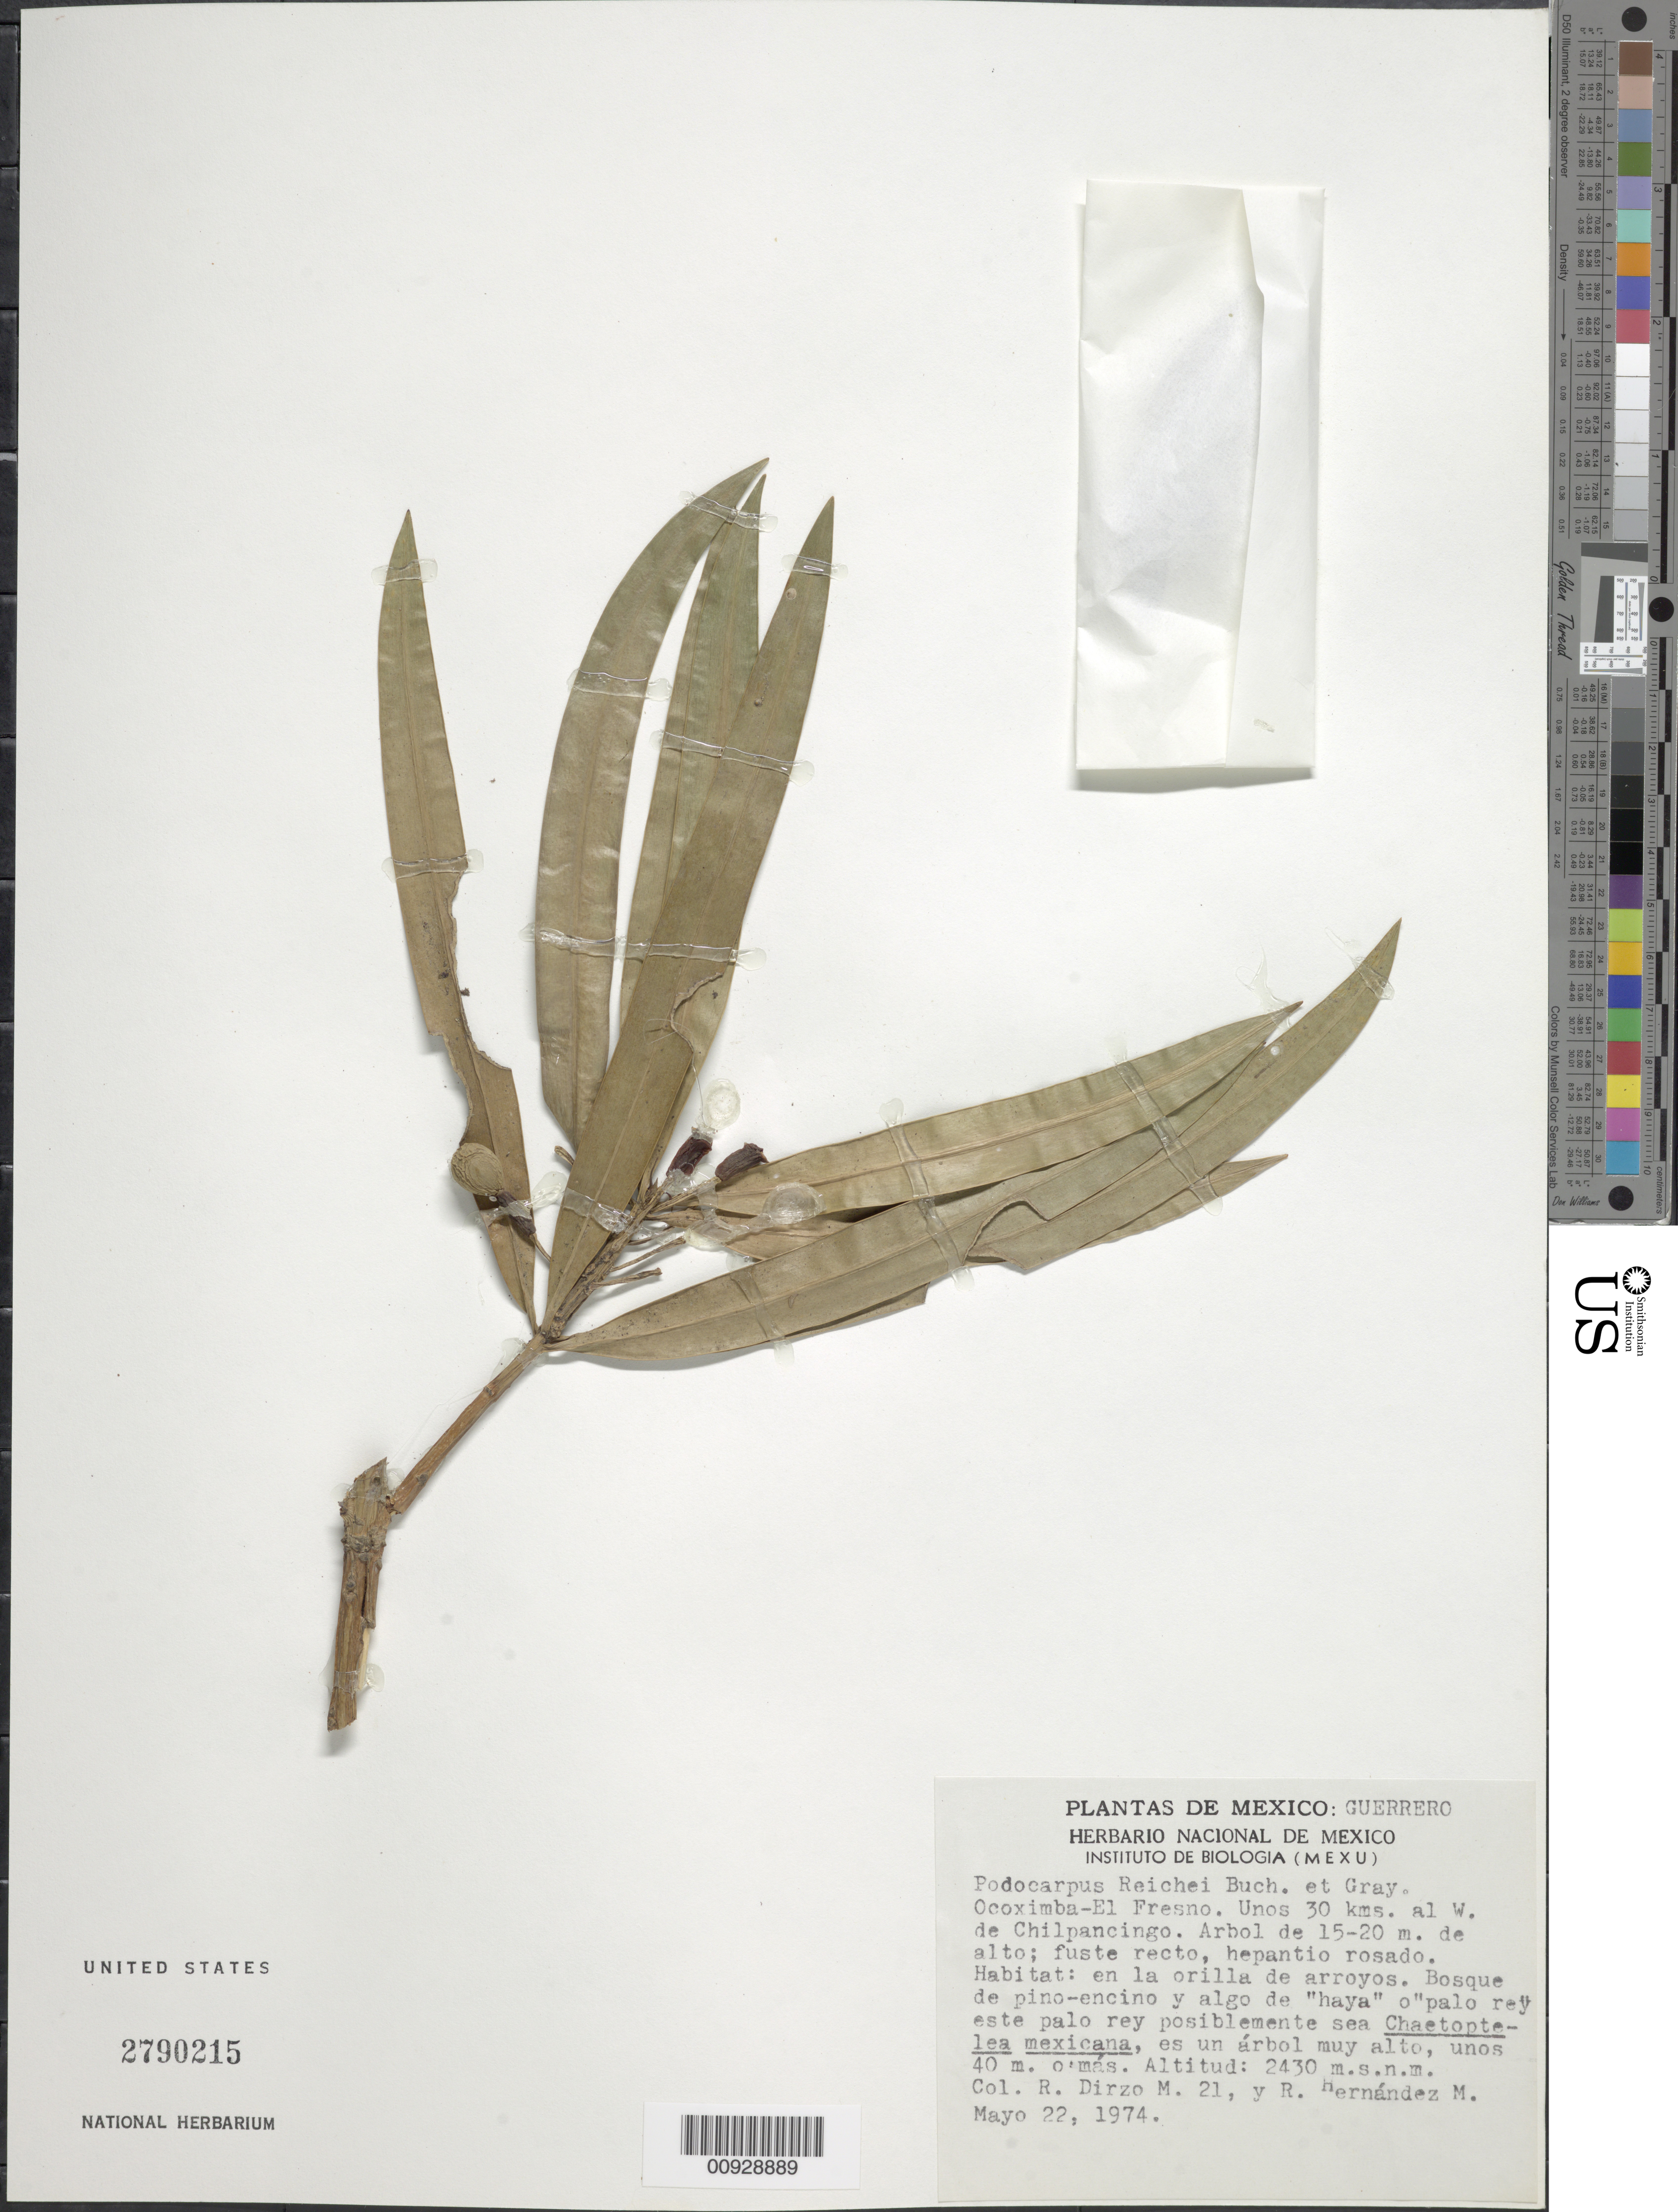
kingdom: Plantae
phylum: Tracheophyta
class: Pinopsida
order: Pinales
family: Podocarpaceae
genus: Podocarpus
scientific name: Podocarpus reichei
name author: J. Buchholz & N.E. Gray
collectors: Dirzo M., R. & R. M. Hernandez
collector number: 21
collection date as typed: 22 May 1974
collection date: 1974-05-22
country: Mexico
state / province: Guerrero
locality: Ocoximba-El Fresno. Unos 30 kms. Al W de Chilpancingo.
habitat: En la orilla de arroyos. Bosque de pino-encino y algo de "haya" o "palo rey", este palo rey posiblemente sea Chaetoptelea mexicana, es un árbol muy alto, unos 40 m. o más.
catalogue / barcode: US 2790215